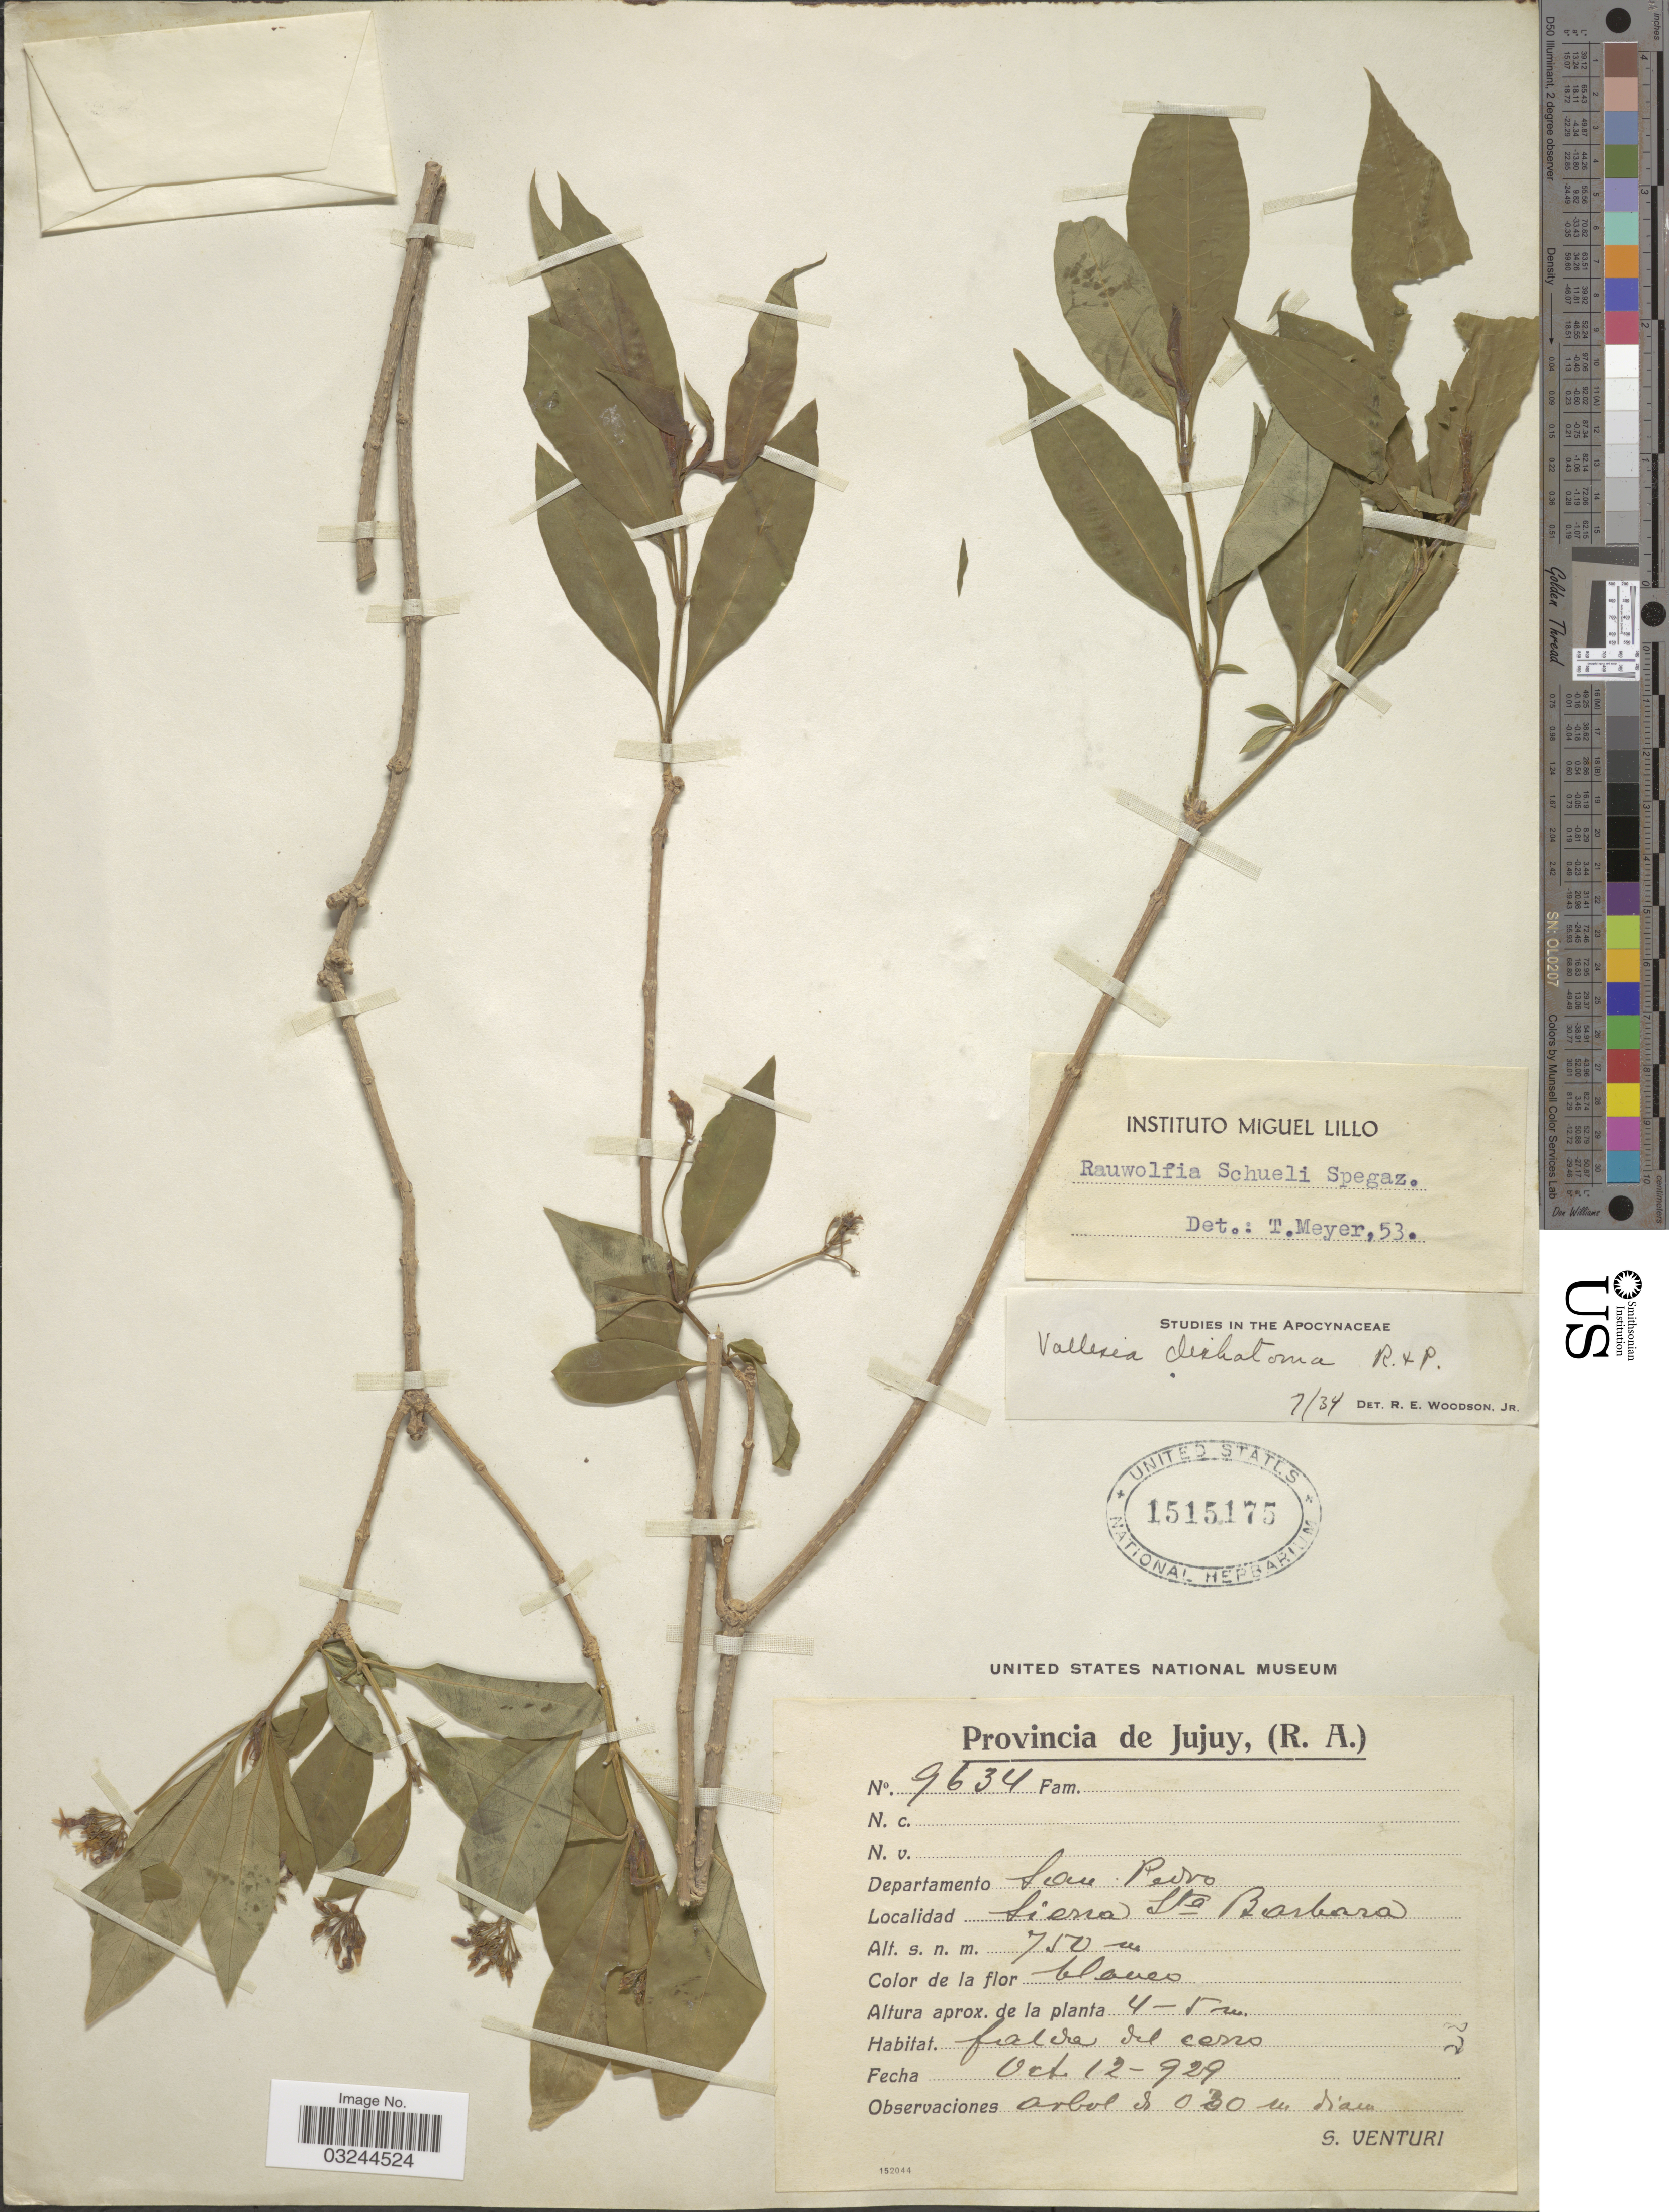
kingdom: Plantae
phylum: Tracheophyta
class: Magnoliopsida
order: Gentianales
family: Apocynaceae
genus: Rauvolfia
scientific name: Rauvolfia schuelii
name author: Speg.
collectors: S. Venturi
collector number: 9634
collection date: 1929-10-12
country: Argentina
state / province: Jujuy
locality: Departamento San Pedro. Sierra Sta Barbara.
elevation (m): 750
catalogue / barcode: US 1515175